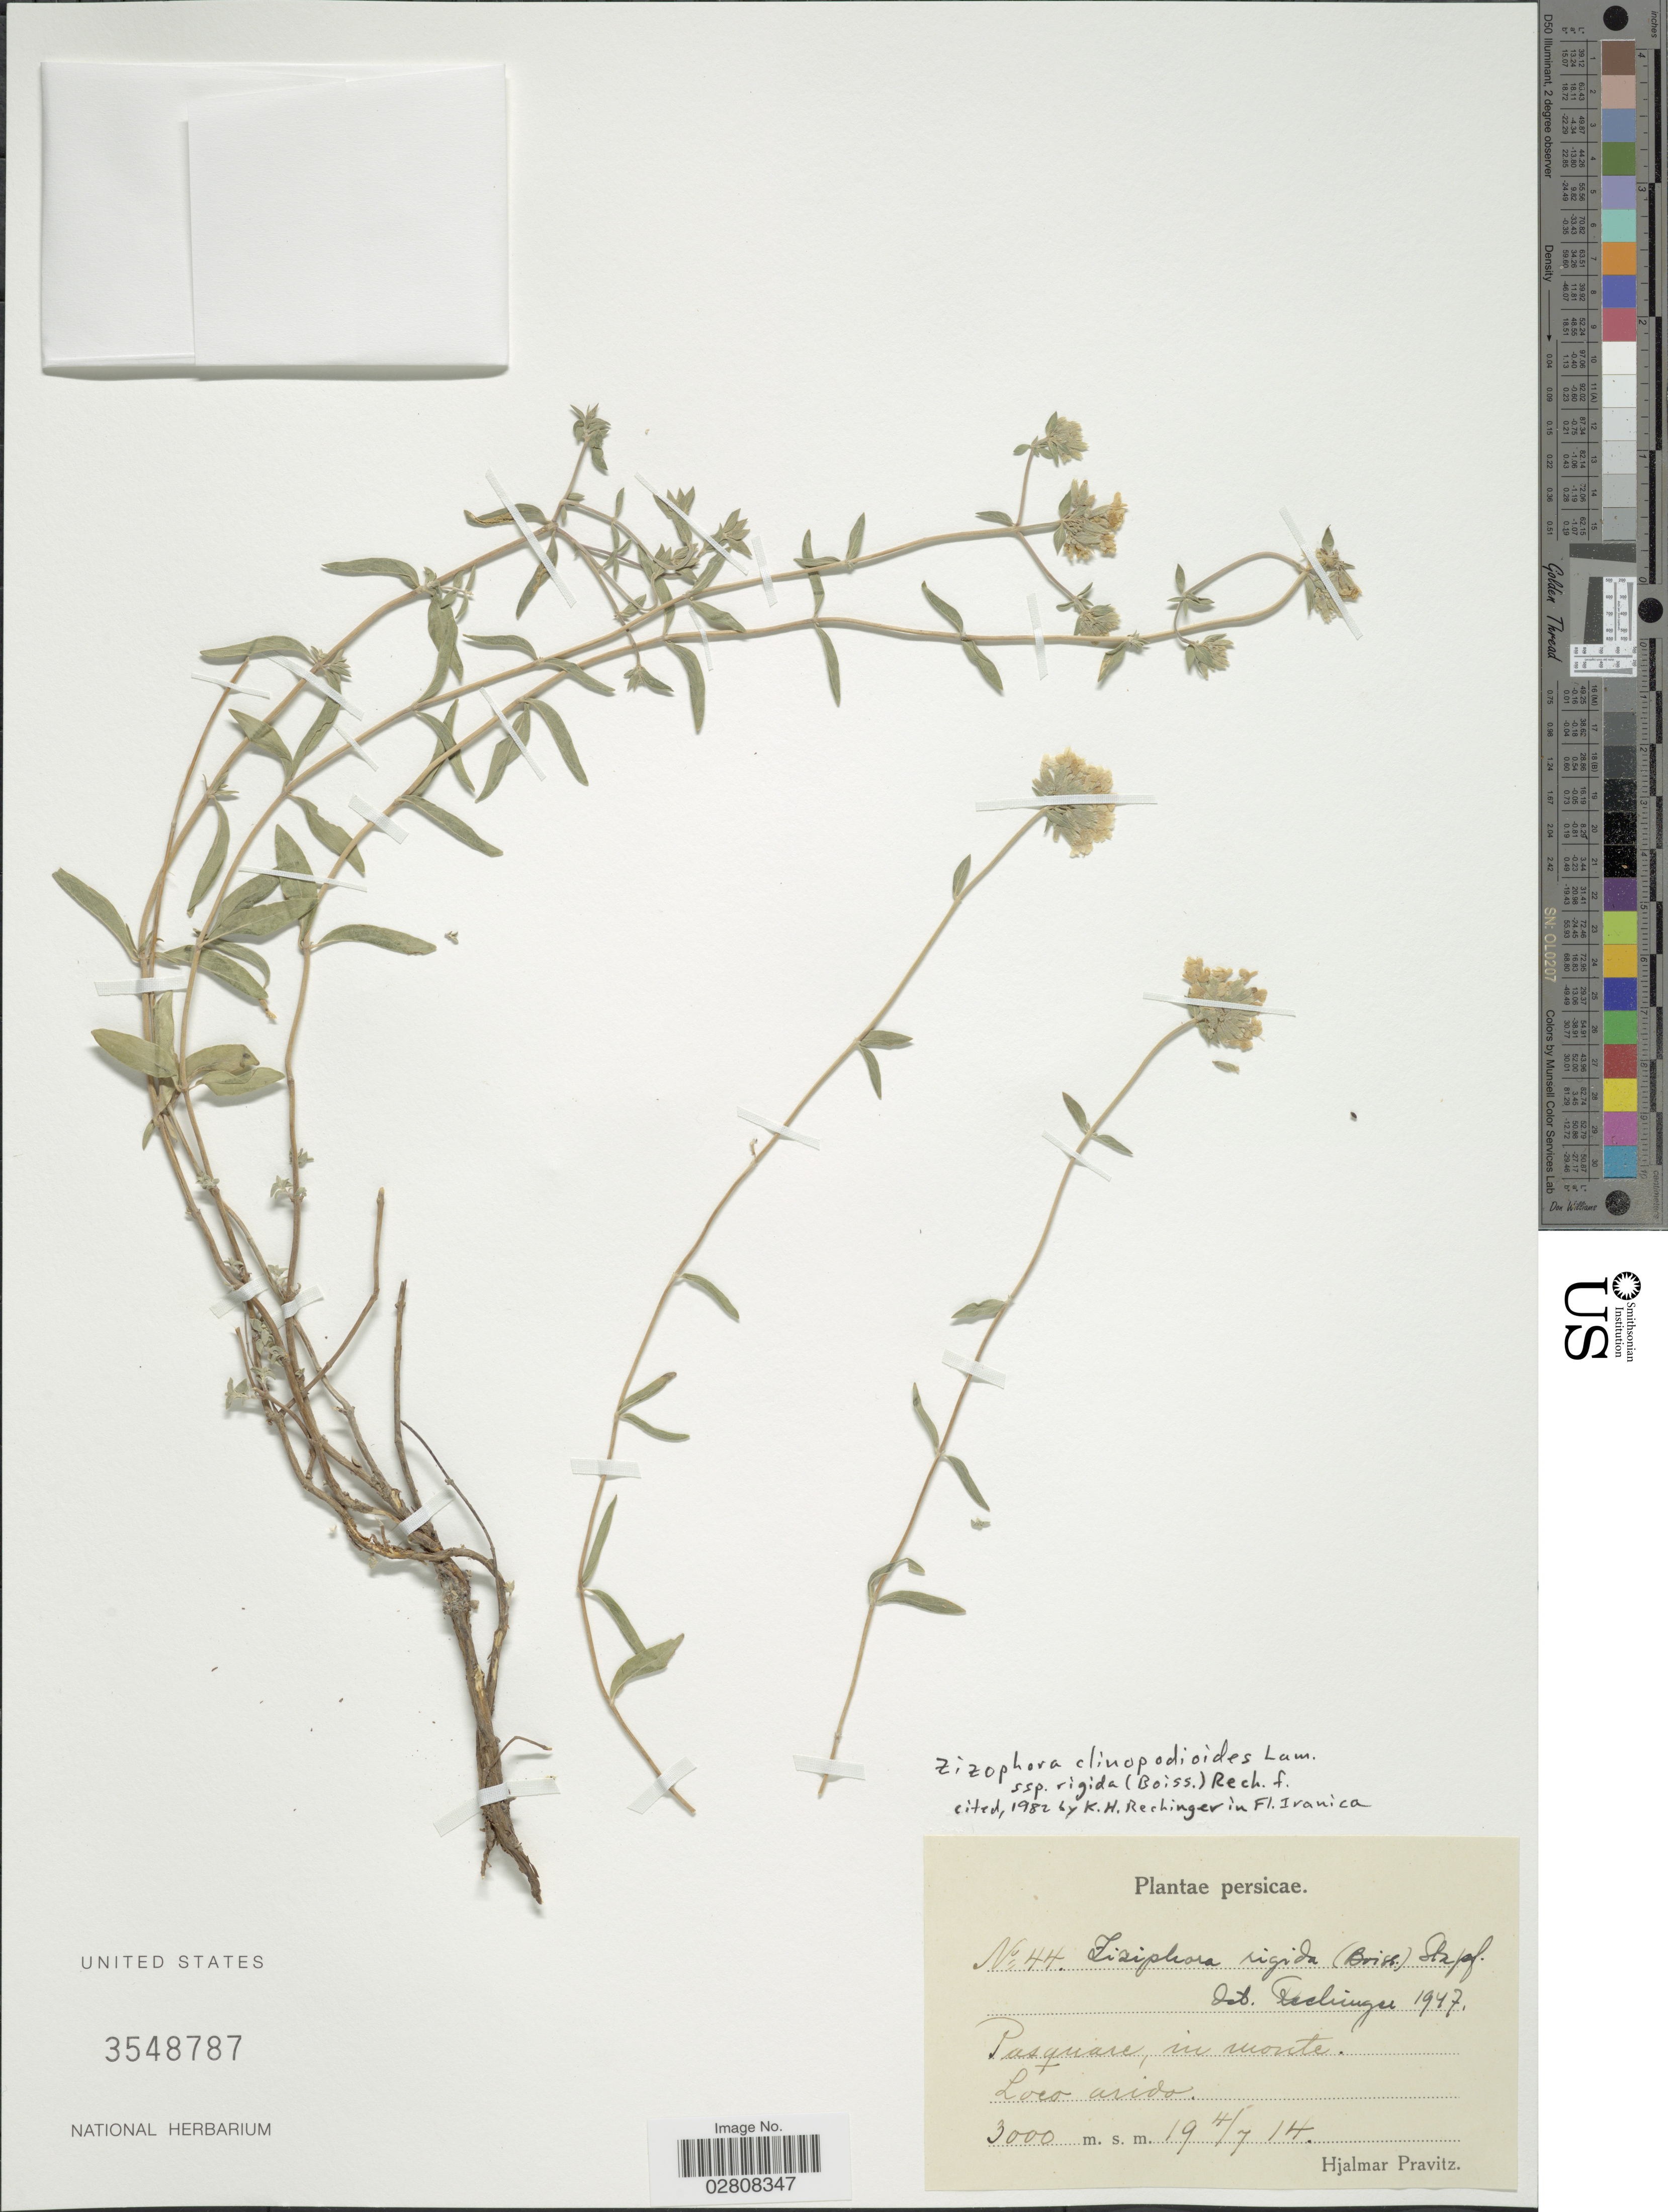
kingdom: Plantae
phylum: Tracheophyta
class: Magnoliopsida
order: Lamiales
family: Lamiaceae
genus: Ziziphora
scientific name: Ziziphora clinopodioides var. rigida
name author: Boiss.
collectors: H. Pravitz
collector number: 44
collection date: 1914-07-04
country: Iran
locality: Persicae. Pasquare, in monte.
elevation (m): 3000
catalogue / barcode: US 3548787